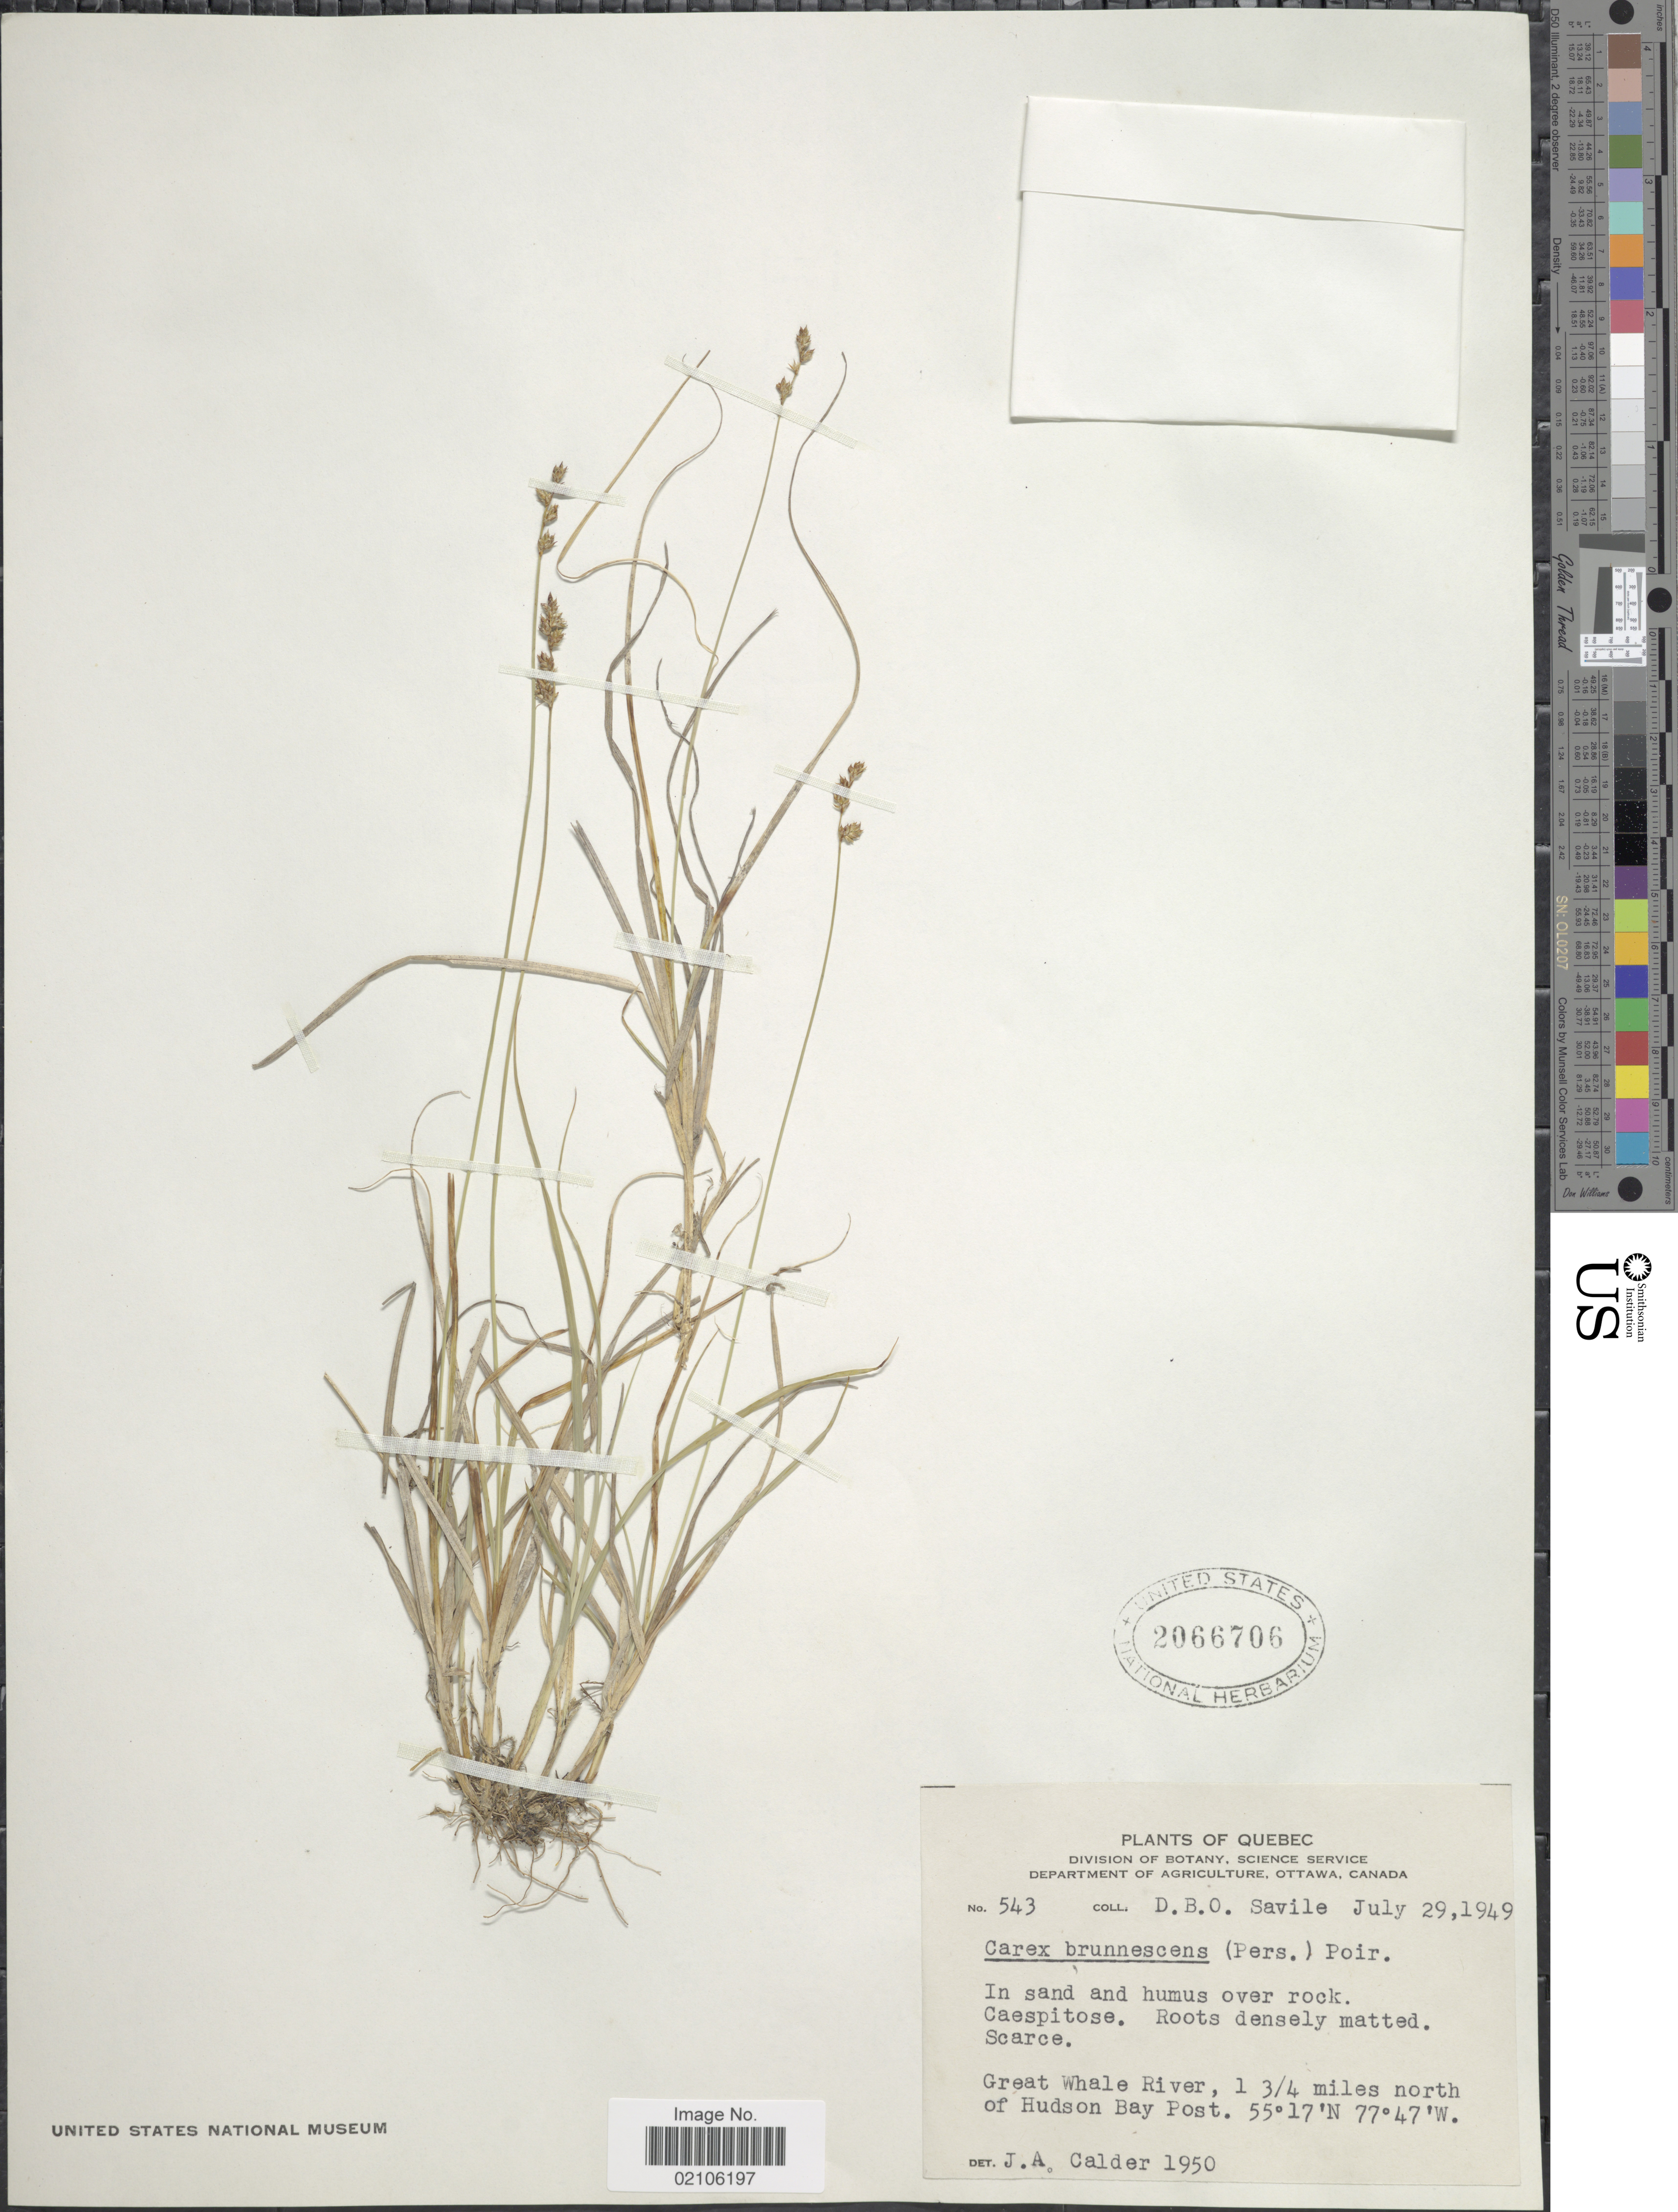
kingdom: Plantae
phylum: Tracheophyta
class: Liliopsida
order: Poales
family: Cyperaceae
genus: Carex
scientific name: Carex brunnescens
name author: (Pers.) Poir.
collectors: D. Savile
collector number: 543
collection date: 1949-07-29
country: Canada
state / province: Quebec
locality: Great Whale River, 1 3/4 miles north of Hudson Bay Post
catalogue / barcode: US 2066706